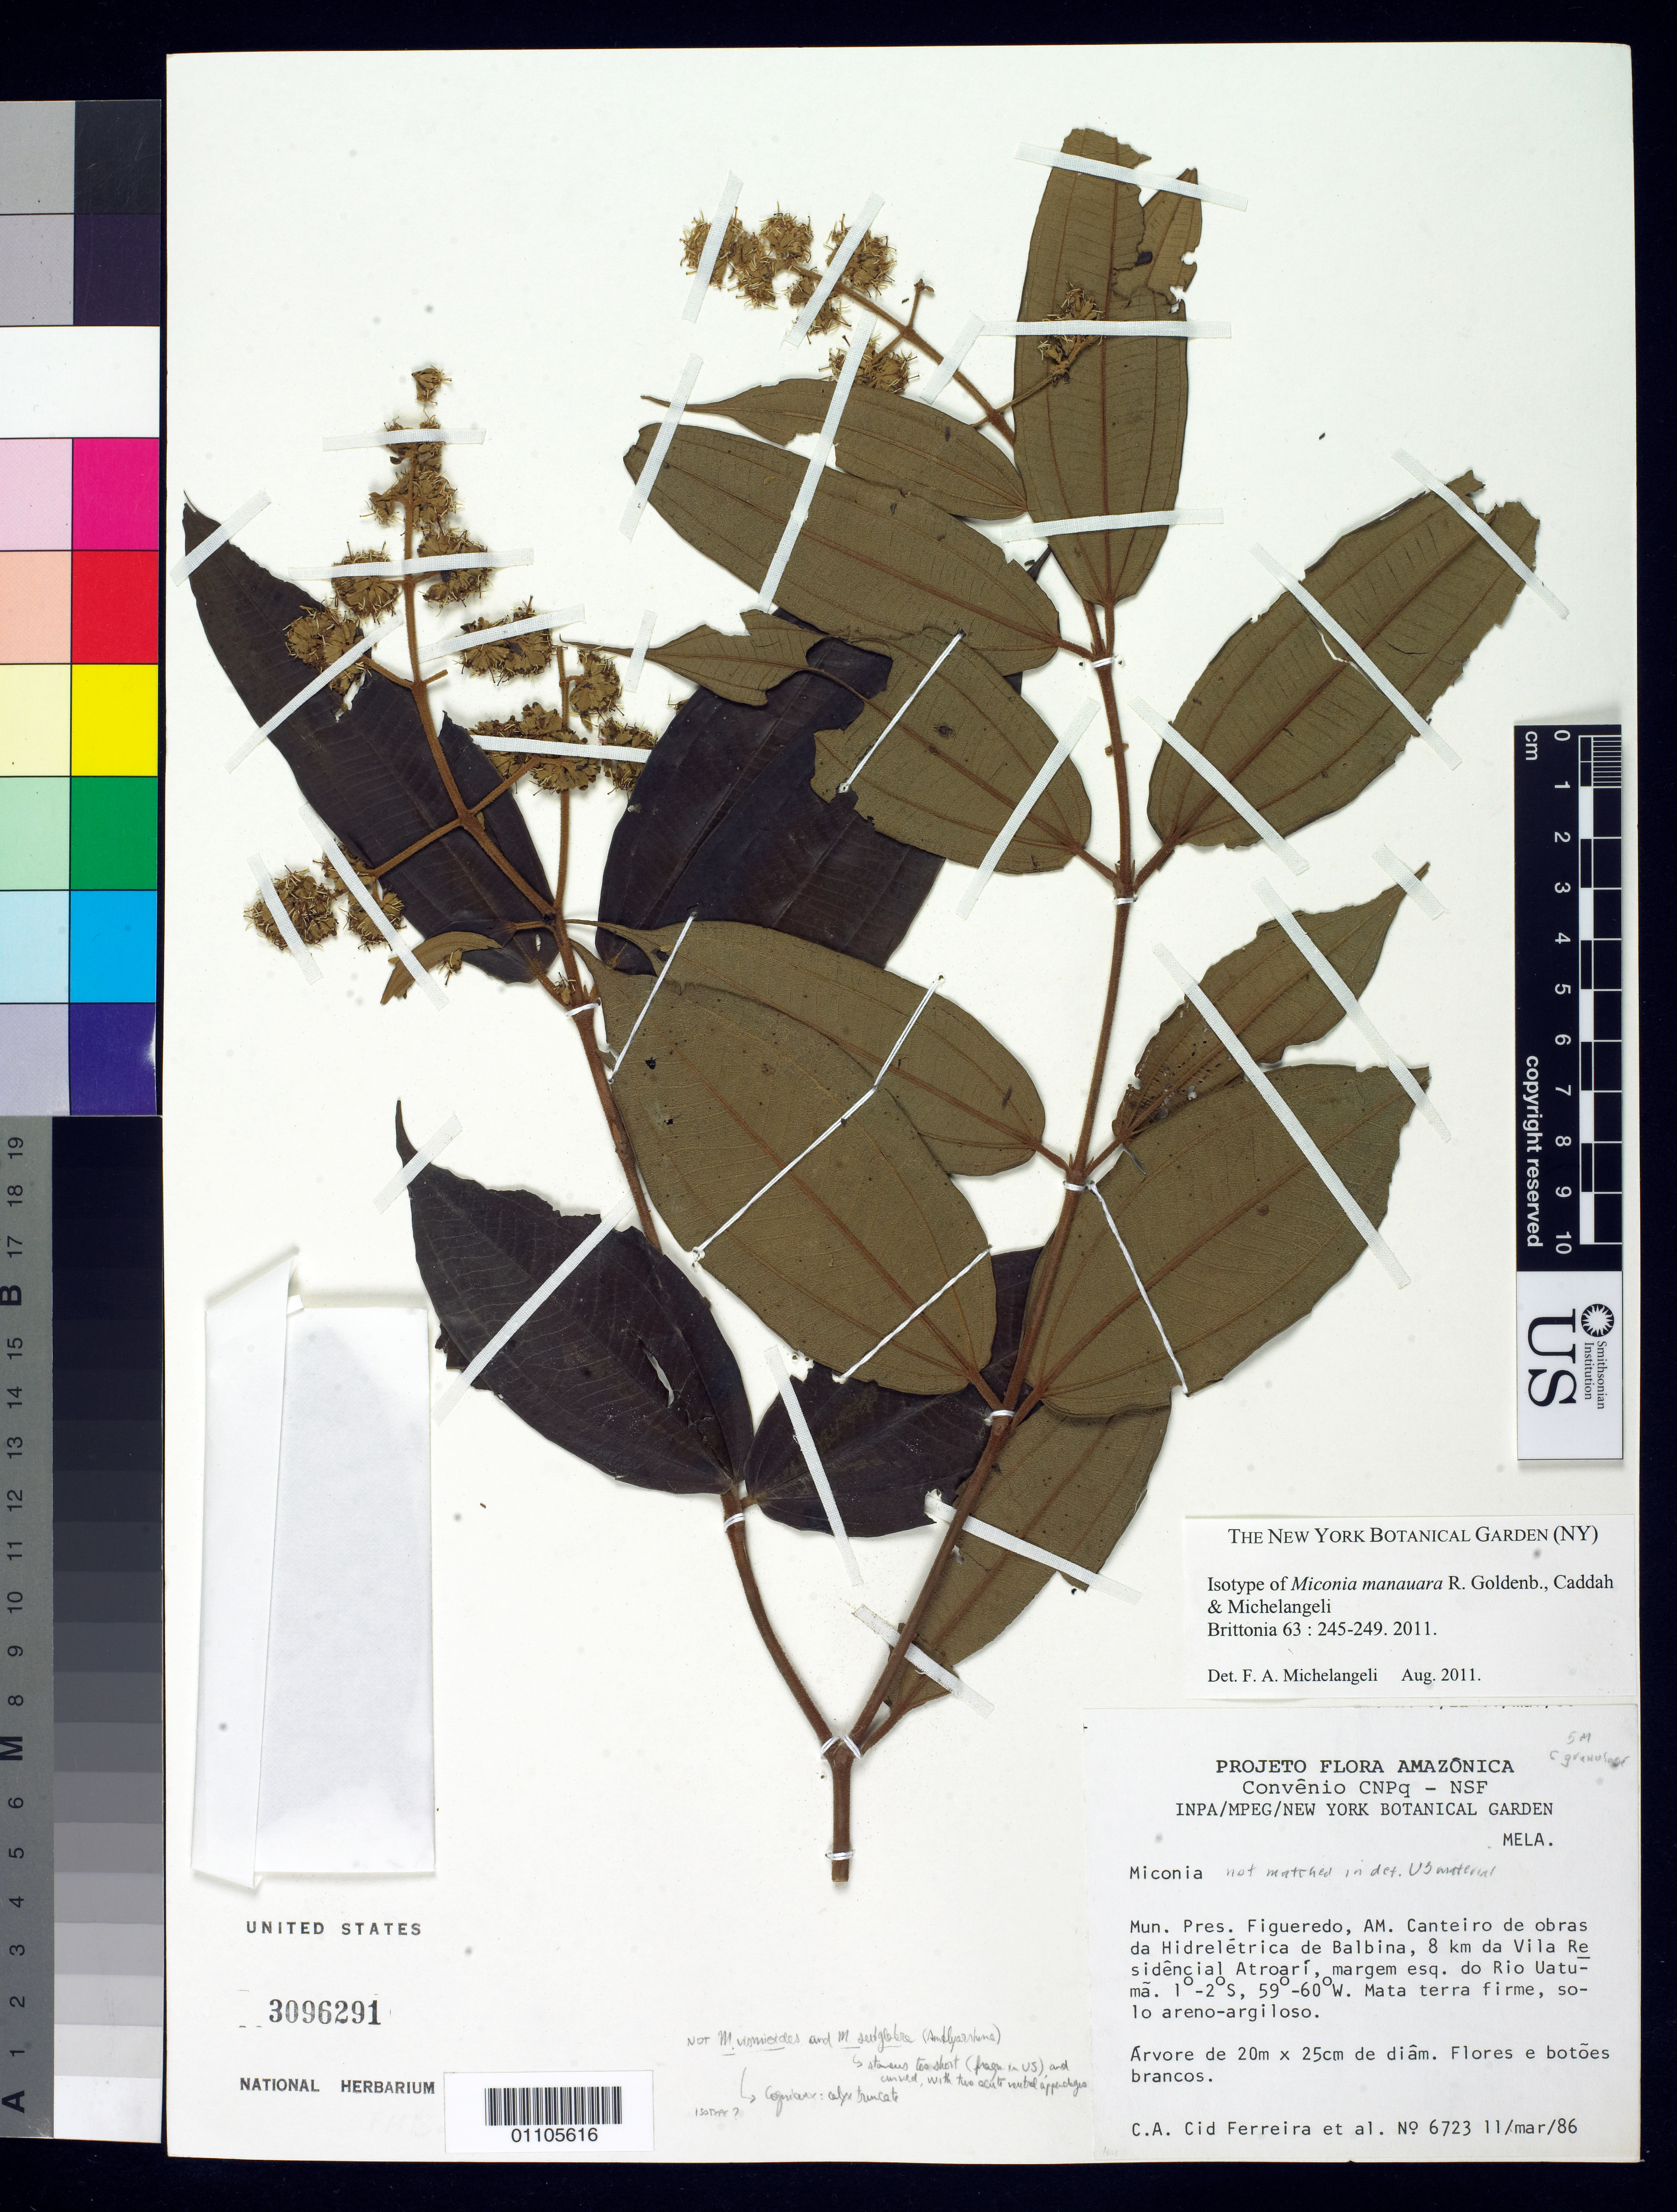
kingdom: Plantae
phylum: Tracheophyta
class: Magnoliopsida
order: Myrtales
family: Melastomataceae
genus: Miconia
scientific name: Miconia manauara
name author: R. Goldenb. et al.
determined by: Michelangeli, F. A.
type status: Isotype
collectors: C. A. Cid Ferreira et al.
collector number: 6723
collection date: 1986-03-11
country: Brazil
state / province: Amazonas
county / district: Presidente Figueiredo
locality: Mun. Pres. Figueredo, AM. Canteiro de obras da Hidrelétrica de Balbina, 8 km da Vila Residencial Atroarí, margem esq. do Rio Uatuma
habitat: Mata terra firme, solo areno-argiloso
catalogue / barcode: US 3096291